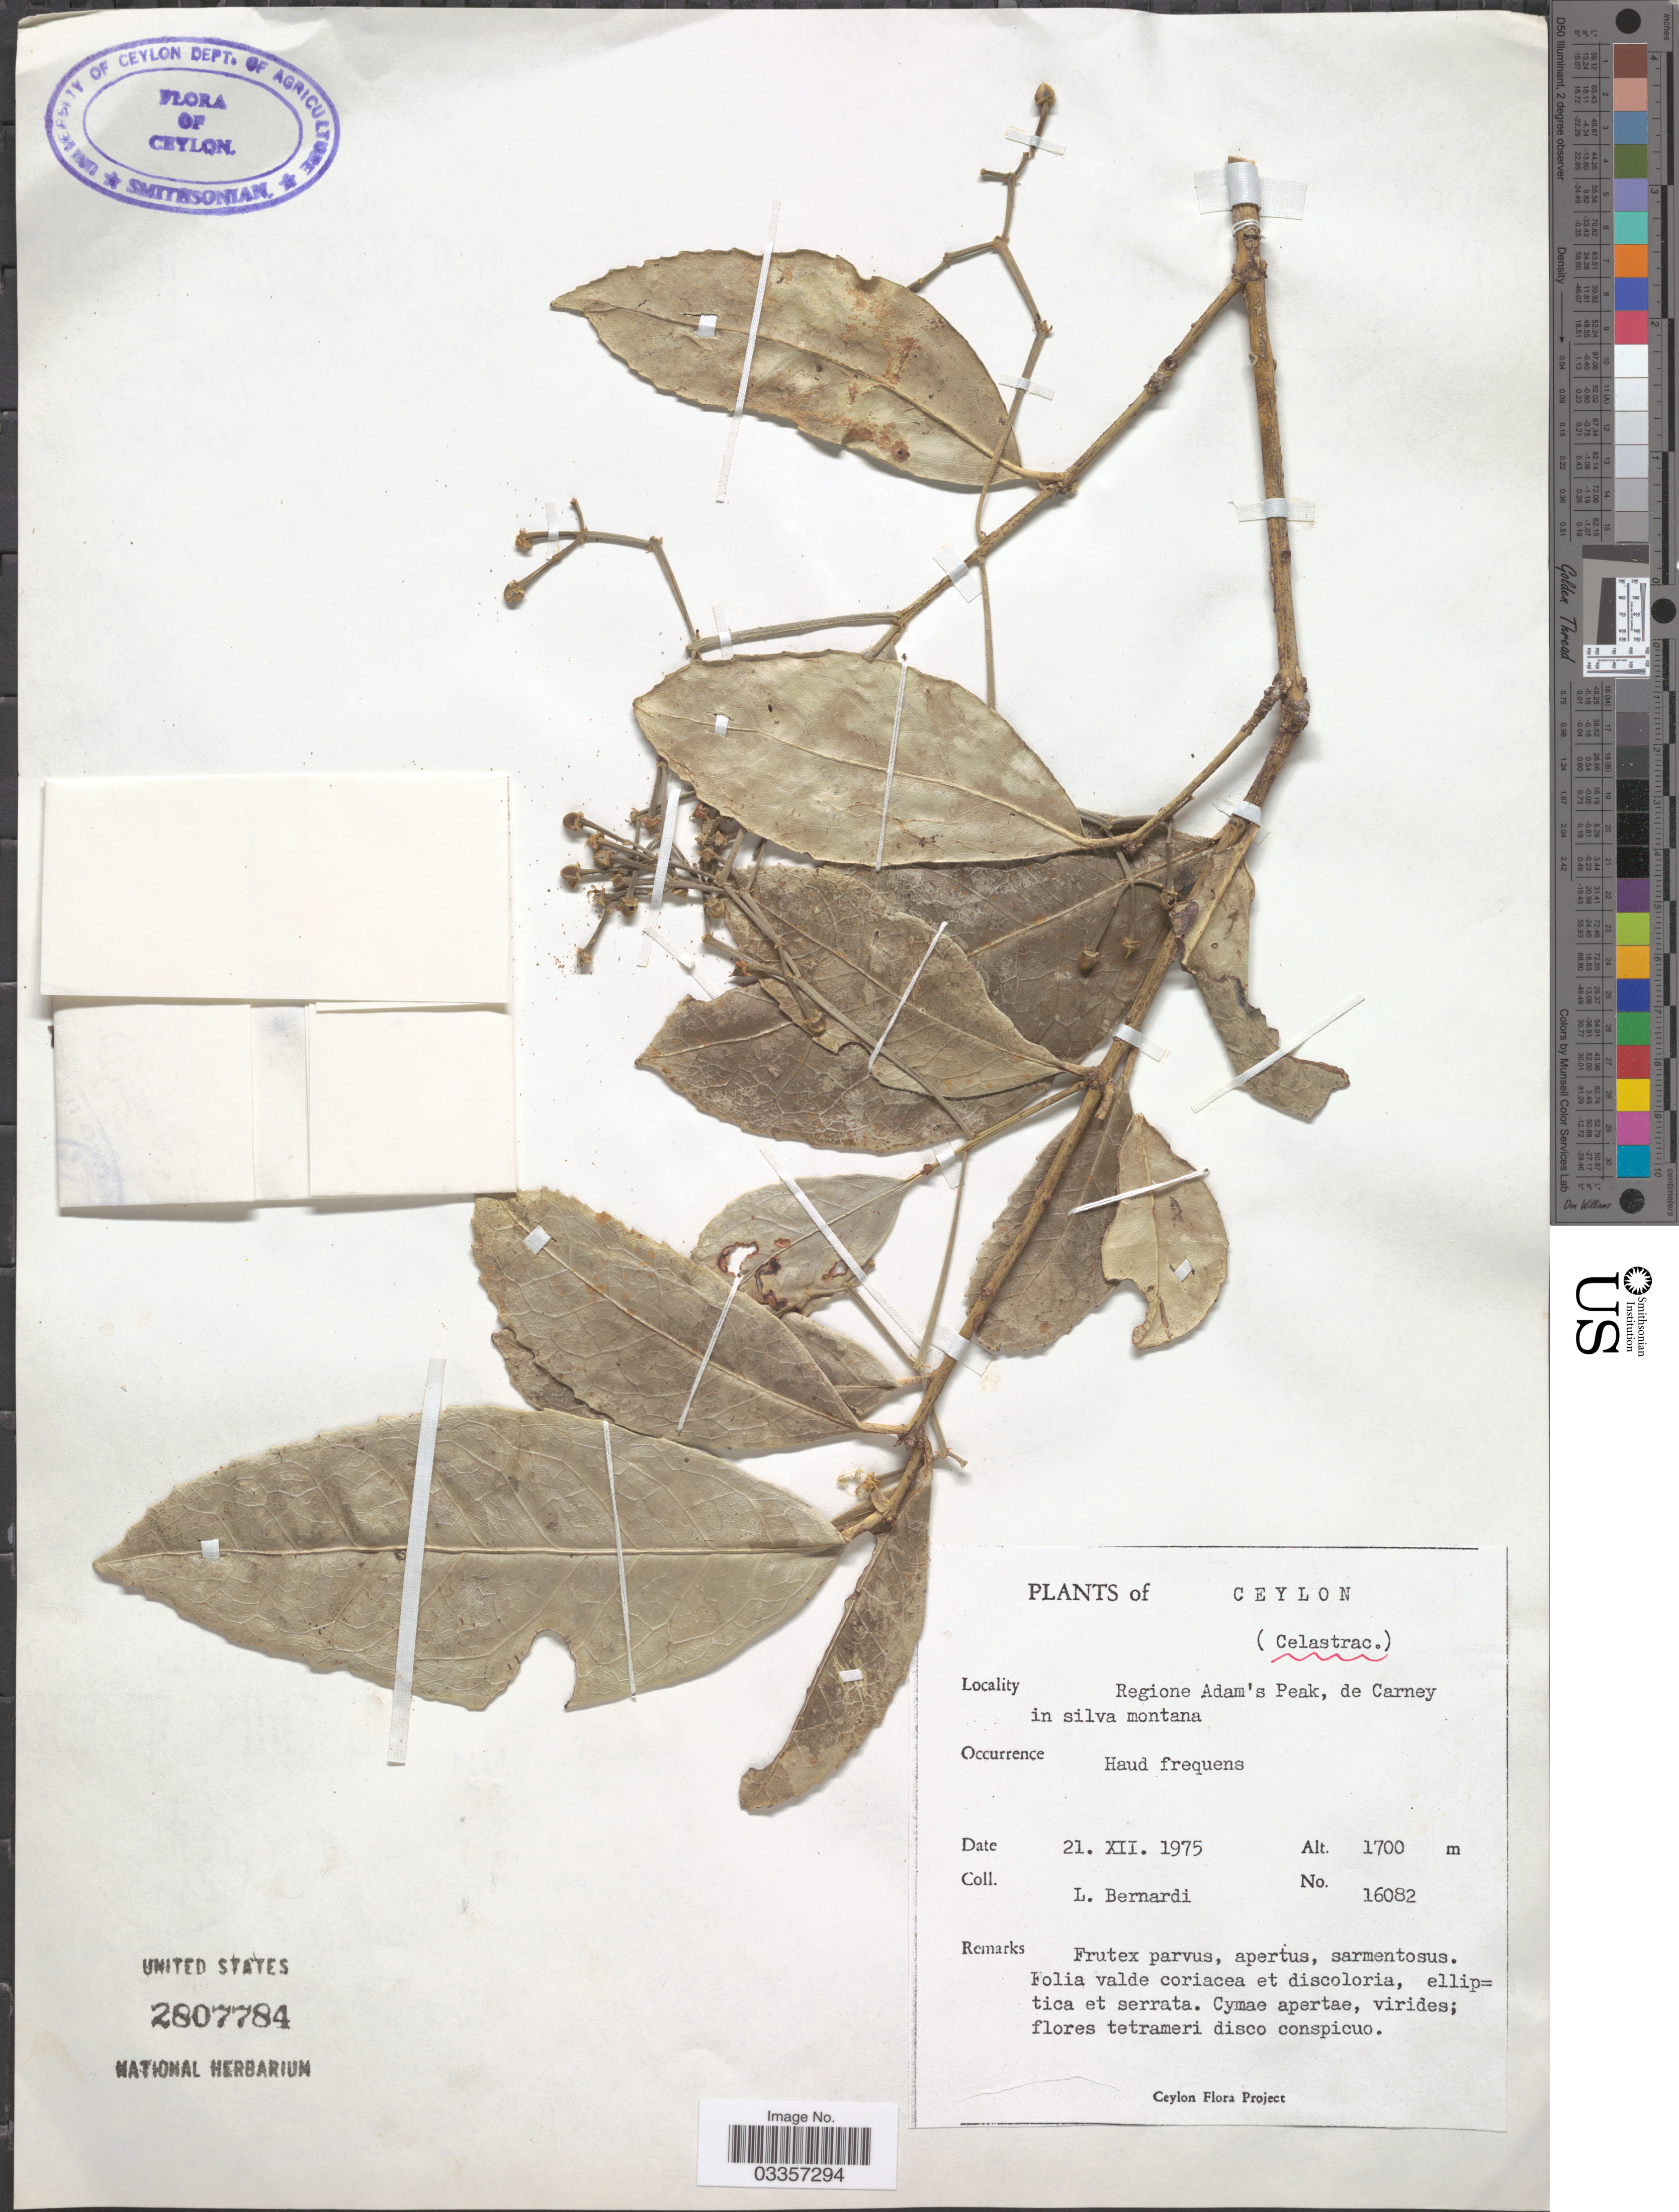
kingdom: Plantae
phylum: Tracheophyta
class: Magnoliopsida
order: Celastrales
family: Celastraceae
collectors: L. Bernardi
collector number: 16082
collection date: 1975-12-21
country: Sri Lanka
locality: Ceylon. Regione Adam's Peak, de Carney in silva montana.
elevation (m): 1700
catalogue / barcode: US 2807784